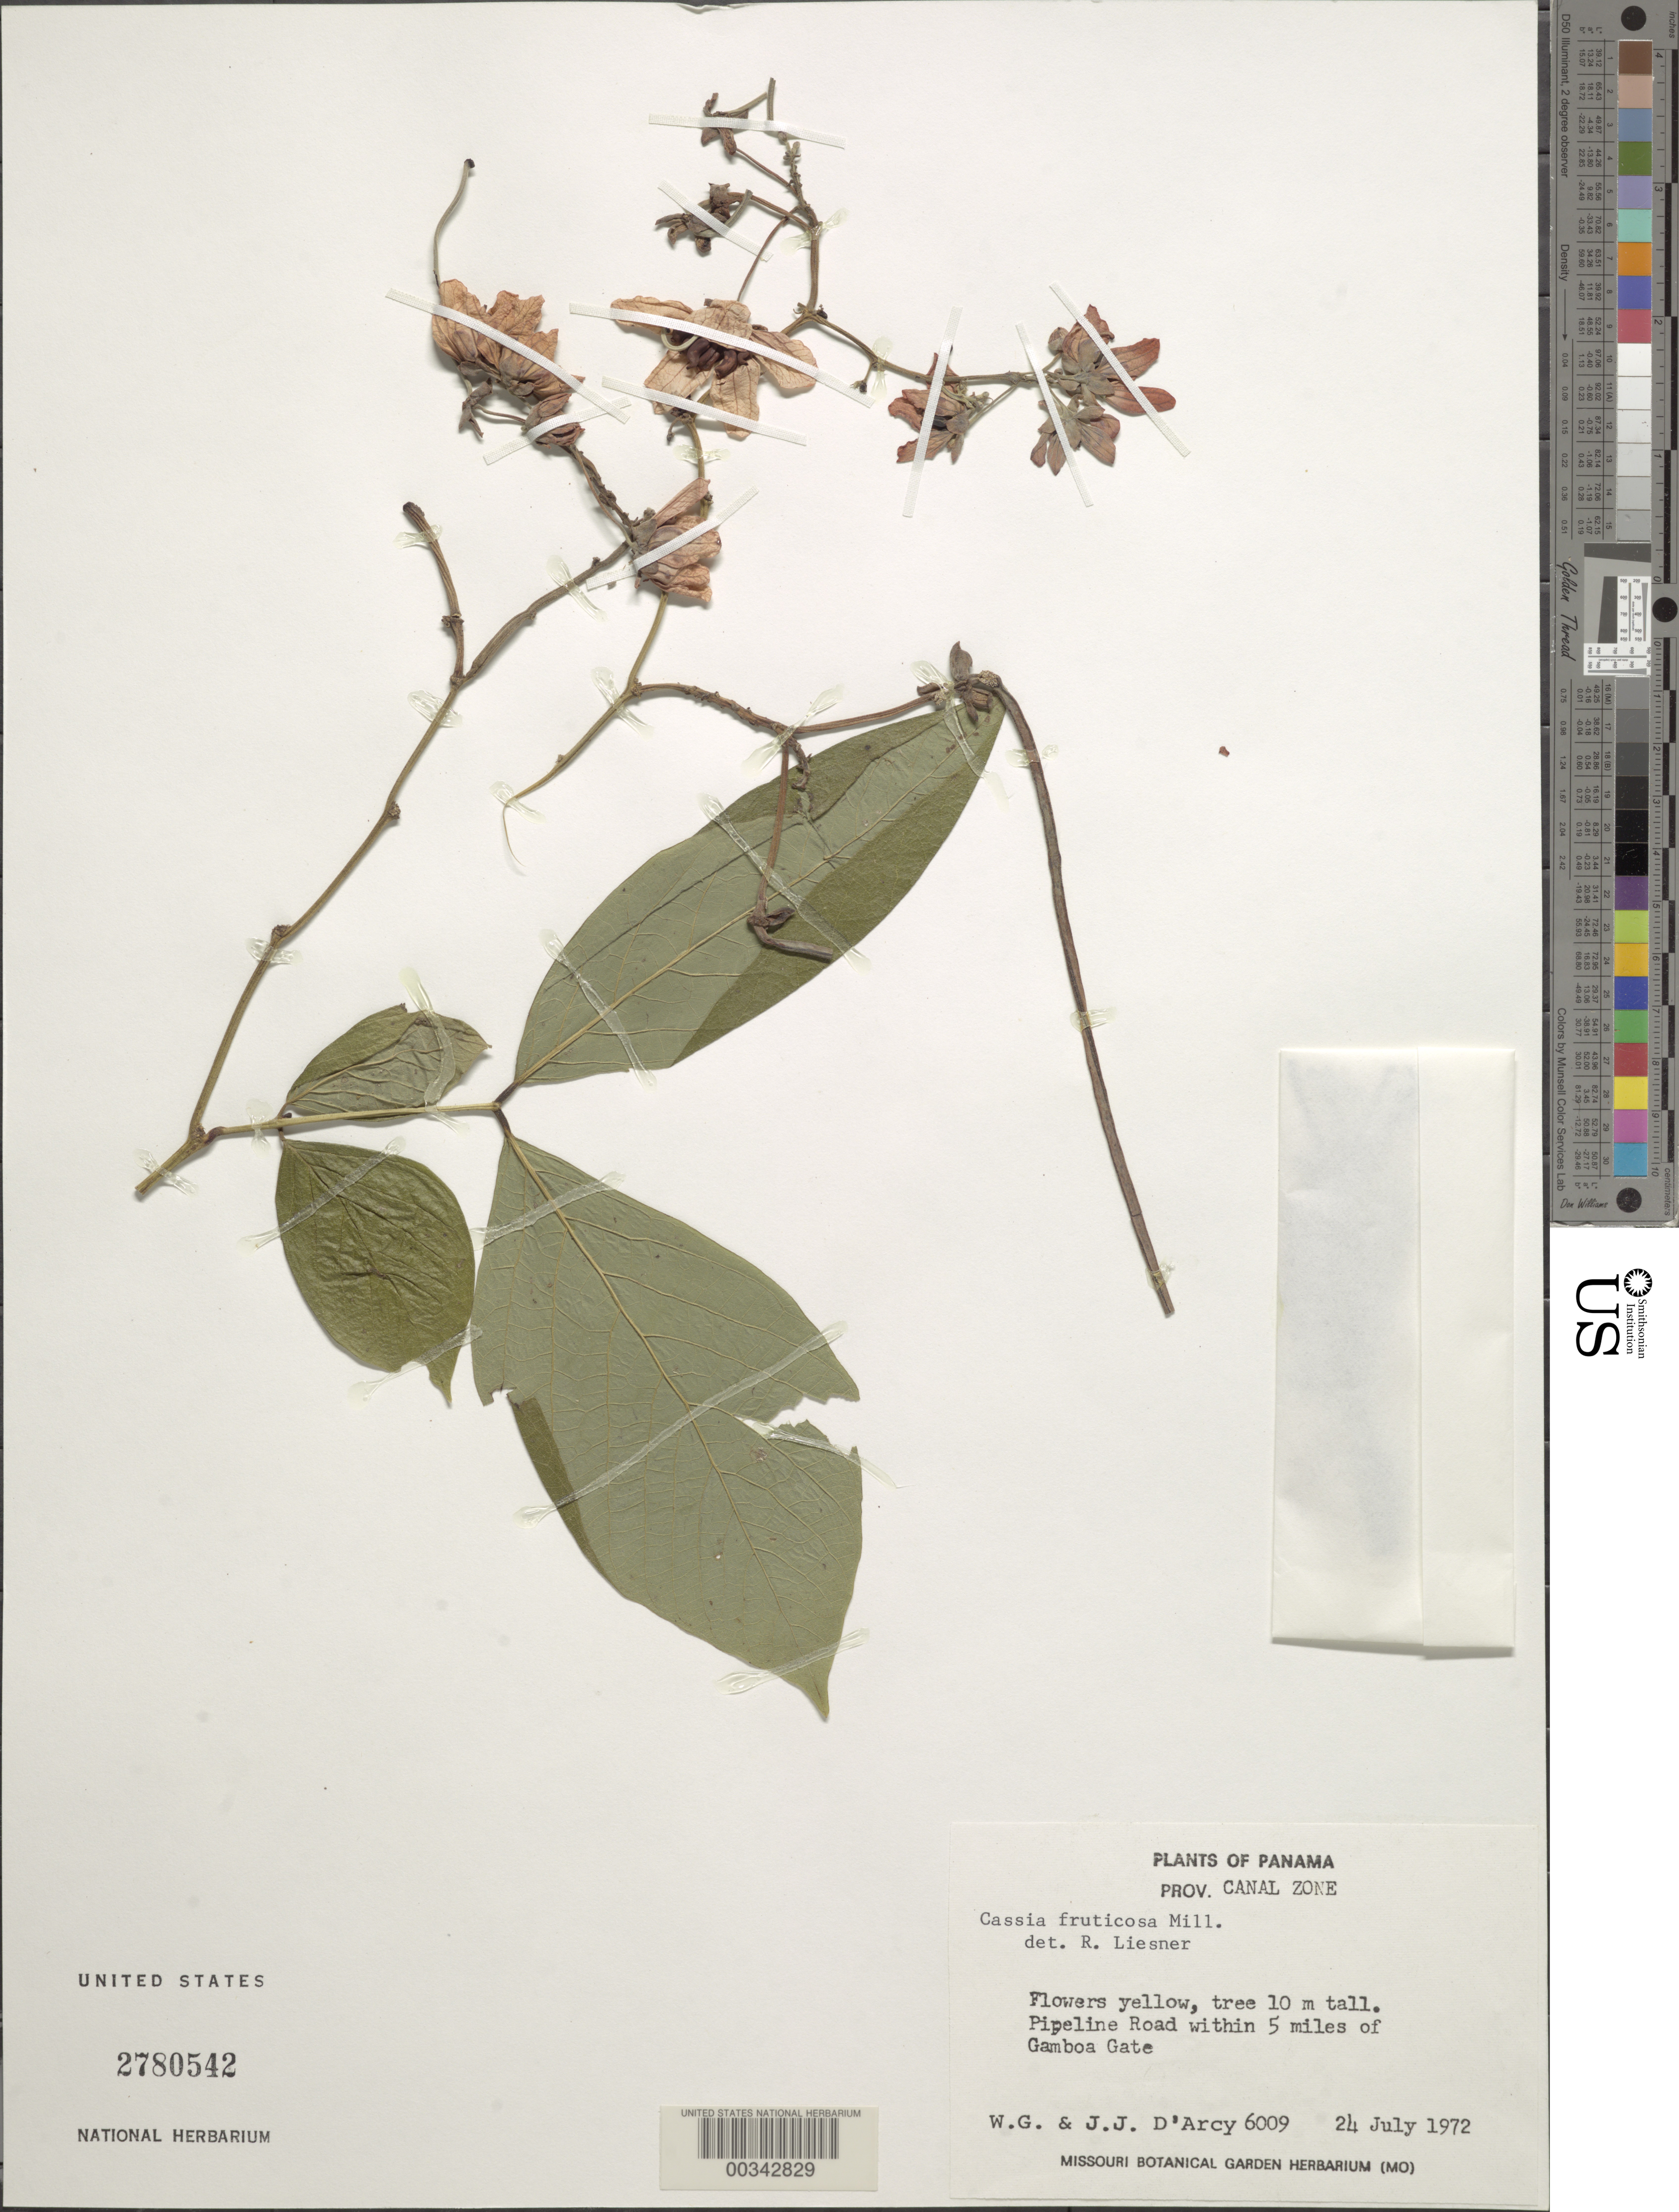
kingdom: Plantae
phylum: Tracheophyta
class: Magnoliopsida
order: Fabales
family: Fabaceae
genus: Senna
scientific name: Senna fruticosa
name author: (Benth.) H.S. Irwin & Barneby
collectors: W. G. D'Arcy & J. J. D'Arcy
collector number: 6009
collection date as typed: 24 Jul 1972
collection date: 1972-07-24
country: Panama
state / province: Colón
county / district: Canal Zone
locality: Pipeline Road within 5 mi of Gamboa gate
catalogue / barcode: US 2780542